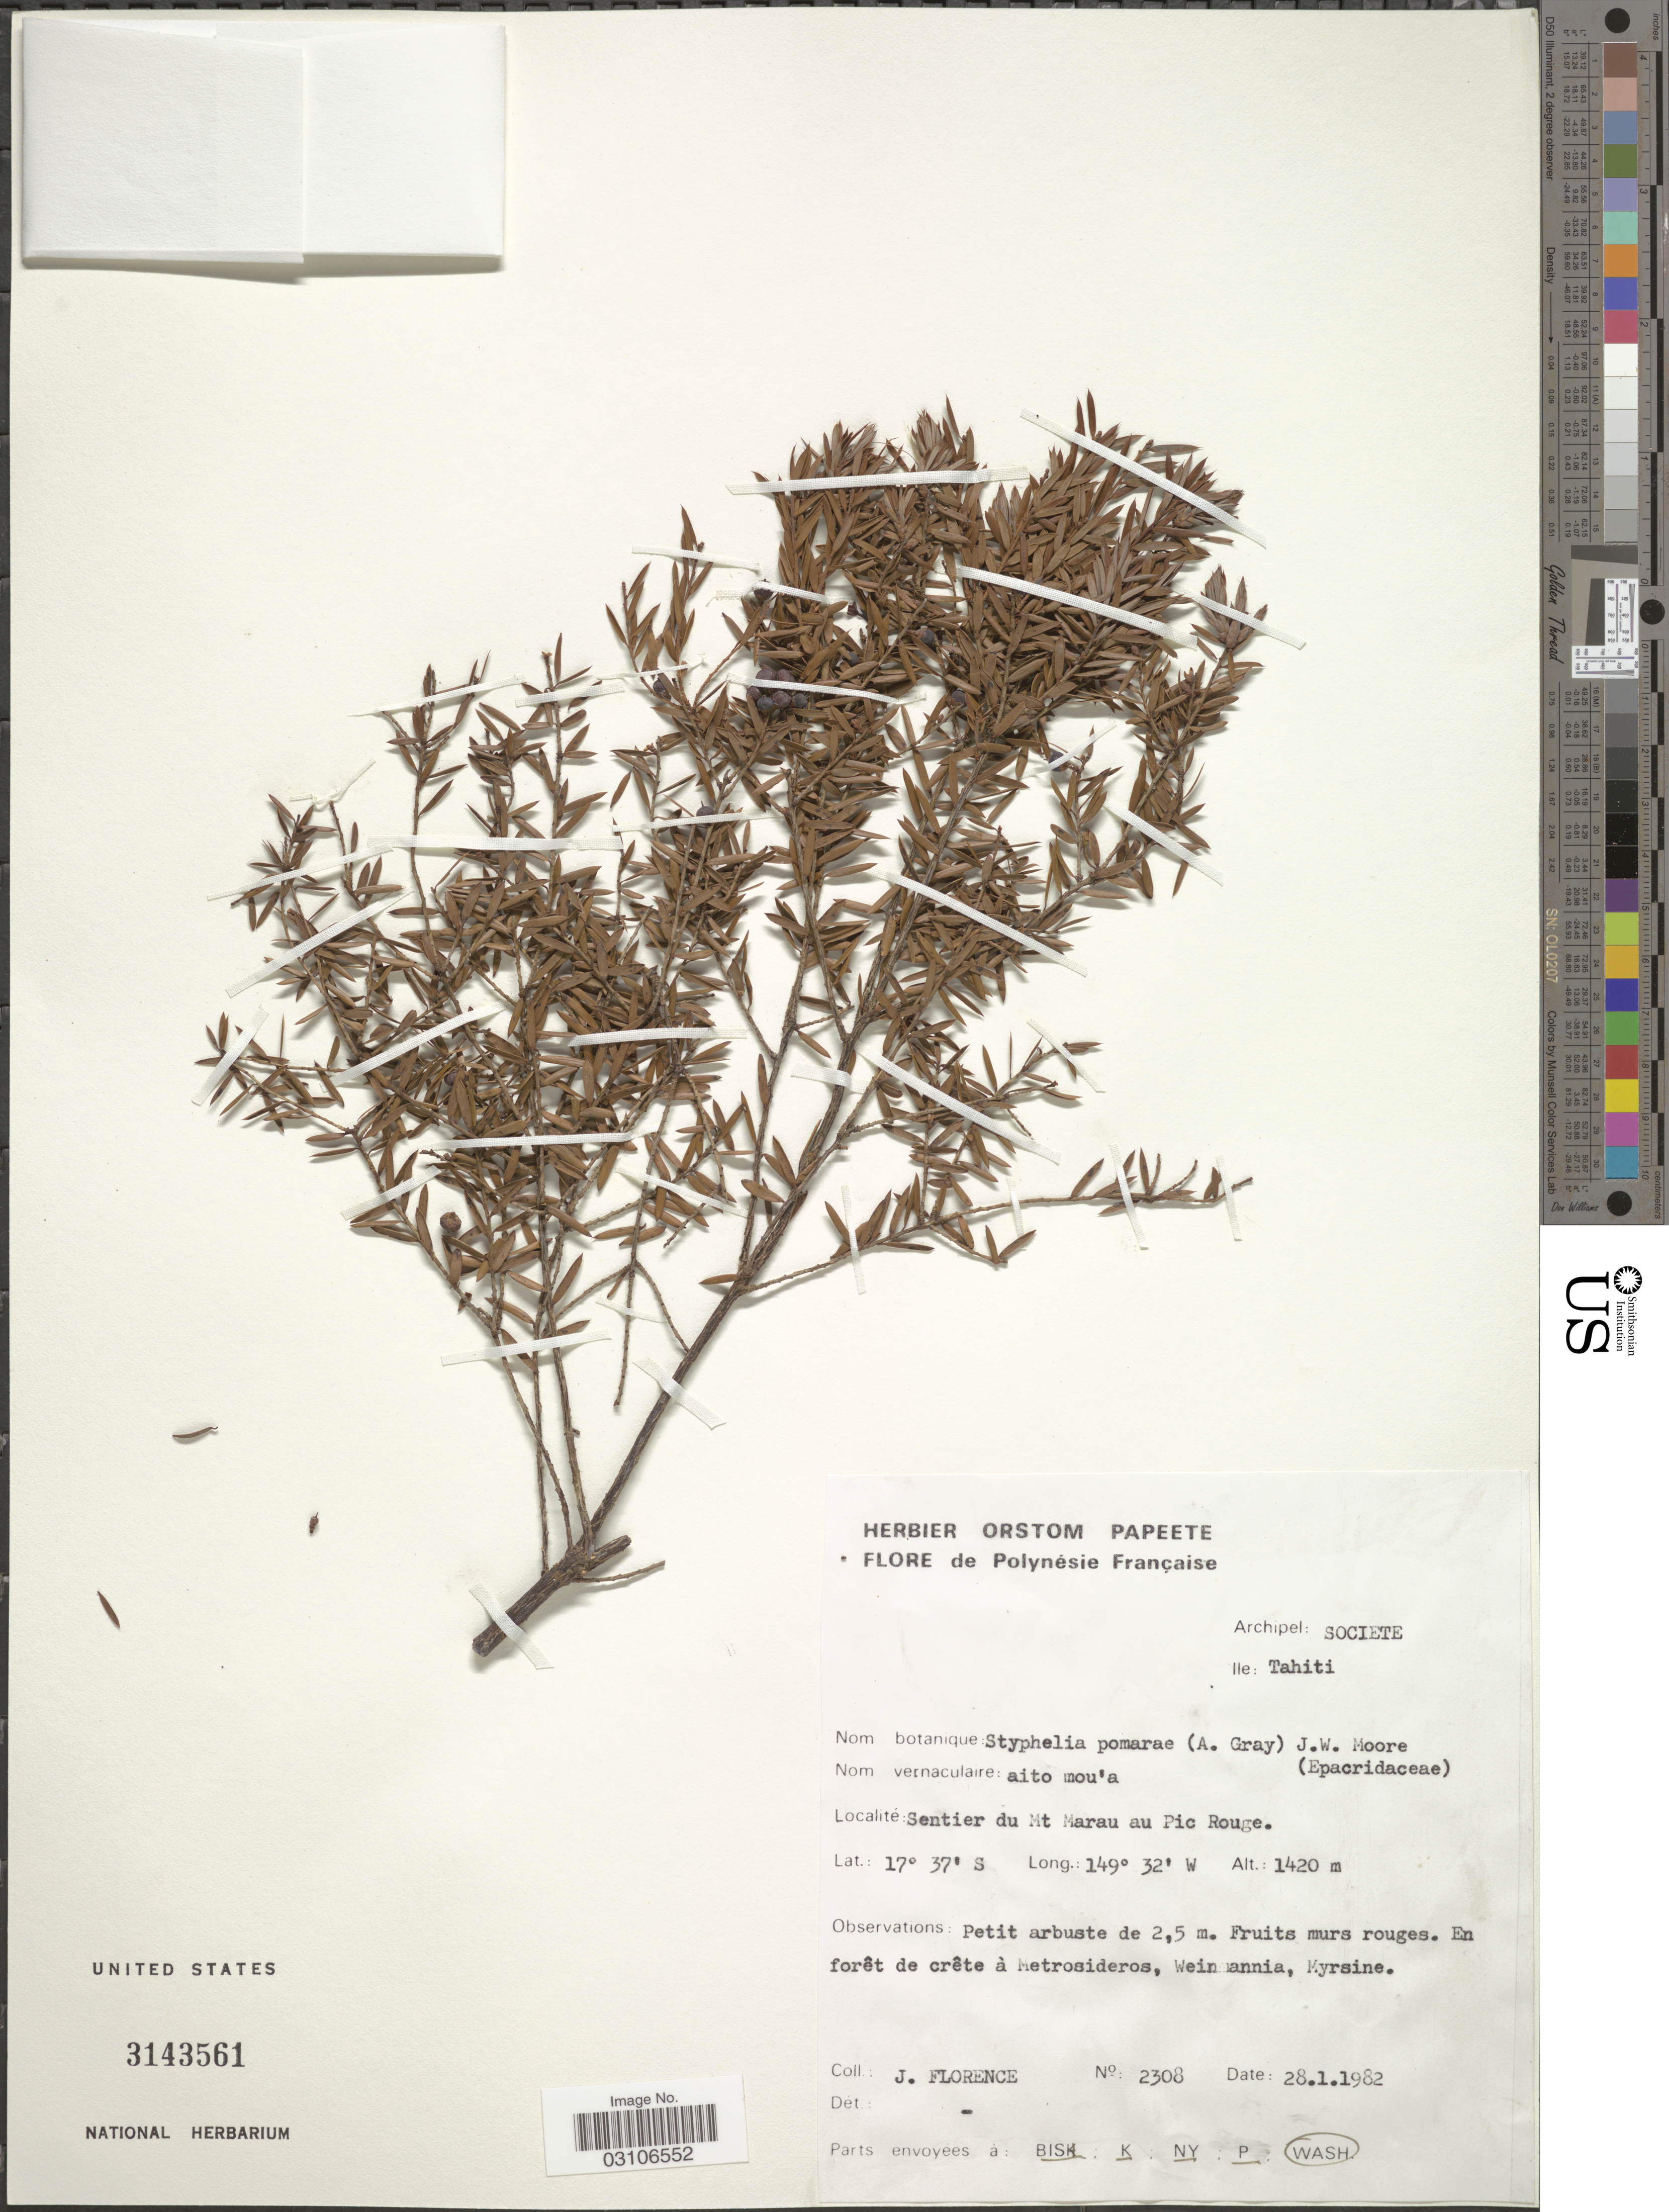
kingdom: Plantae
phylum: Tracheophyta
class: Magnoliopsida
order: Ericales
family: Ericaceae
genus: Styphelia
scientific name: Styphelia pomarae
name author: (A. Gray) J.W. Moore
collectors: J. Florence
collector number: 2308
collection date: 1982-01-28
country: French Polynesia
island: Tahiti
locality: Societe. Ile: Tahiti. Sentier du Mt Marau au Pic Rouge.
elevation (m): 1420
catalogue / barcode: US 3143561